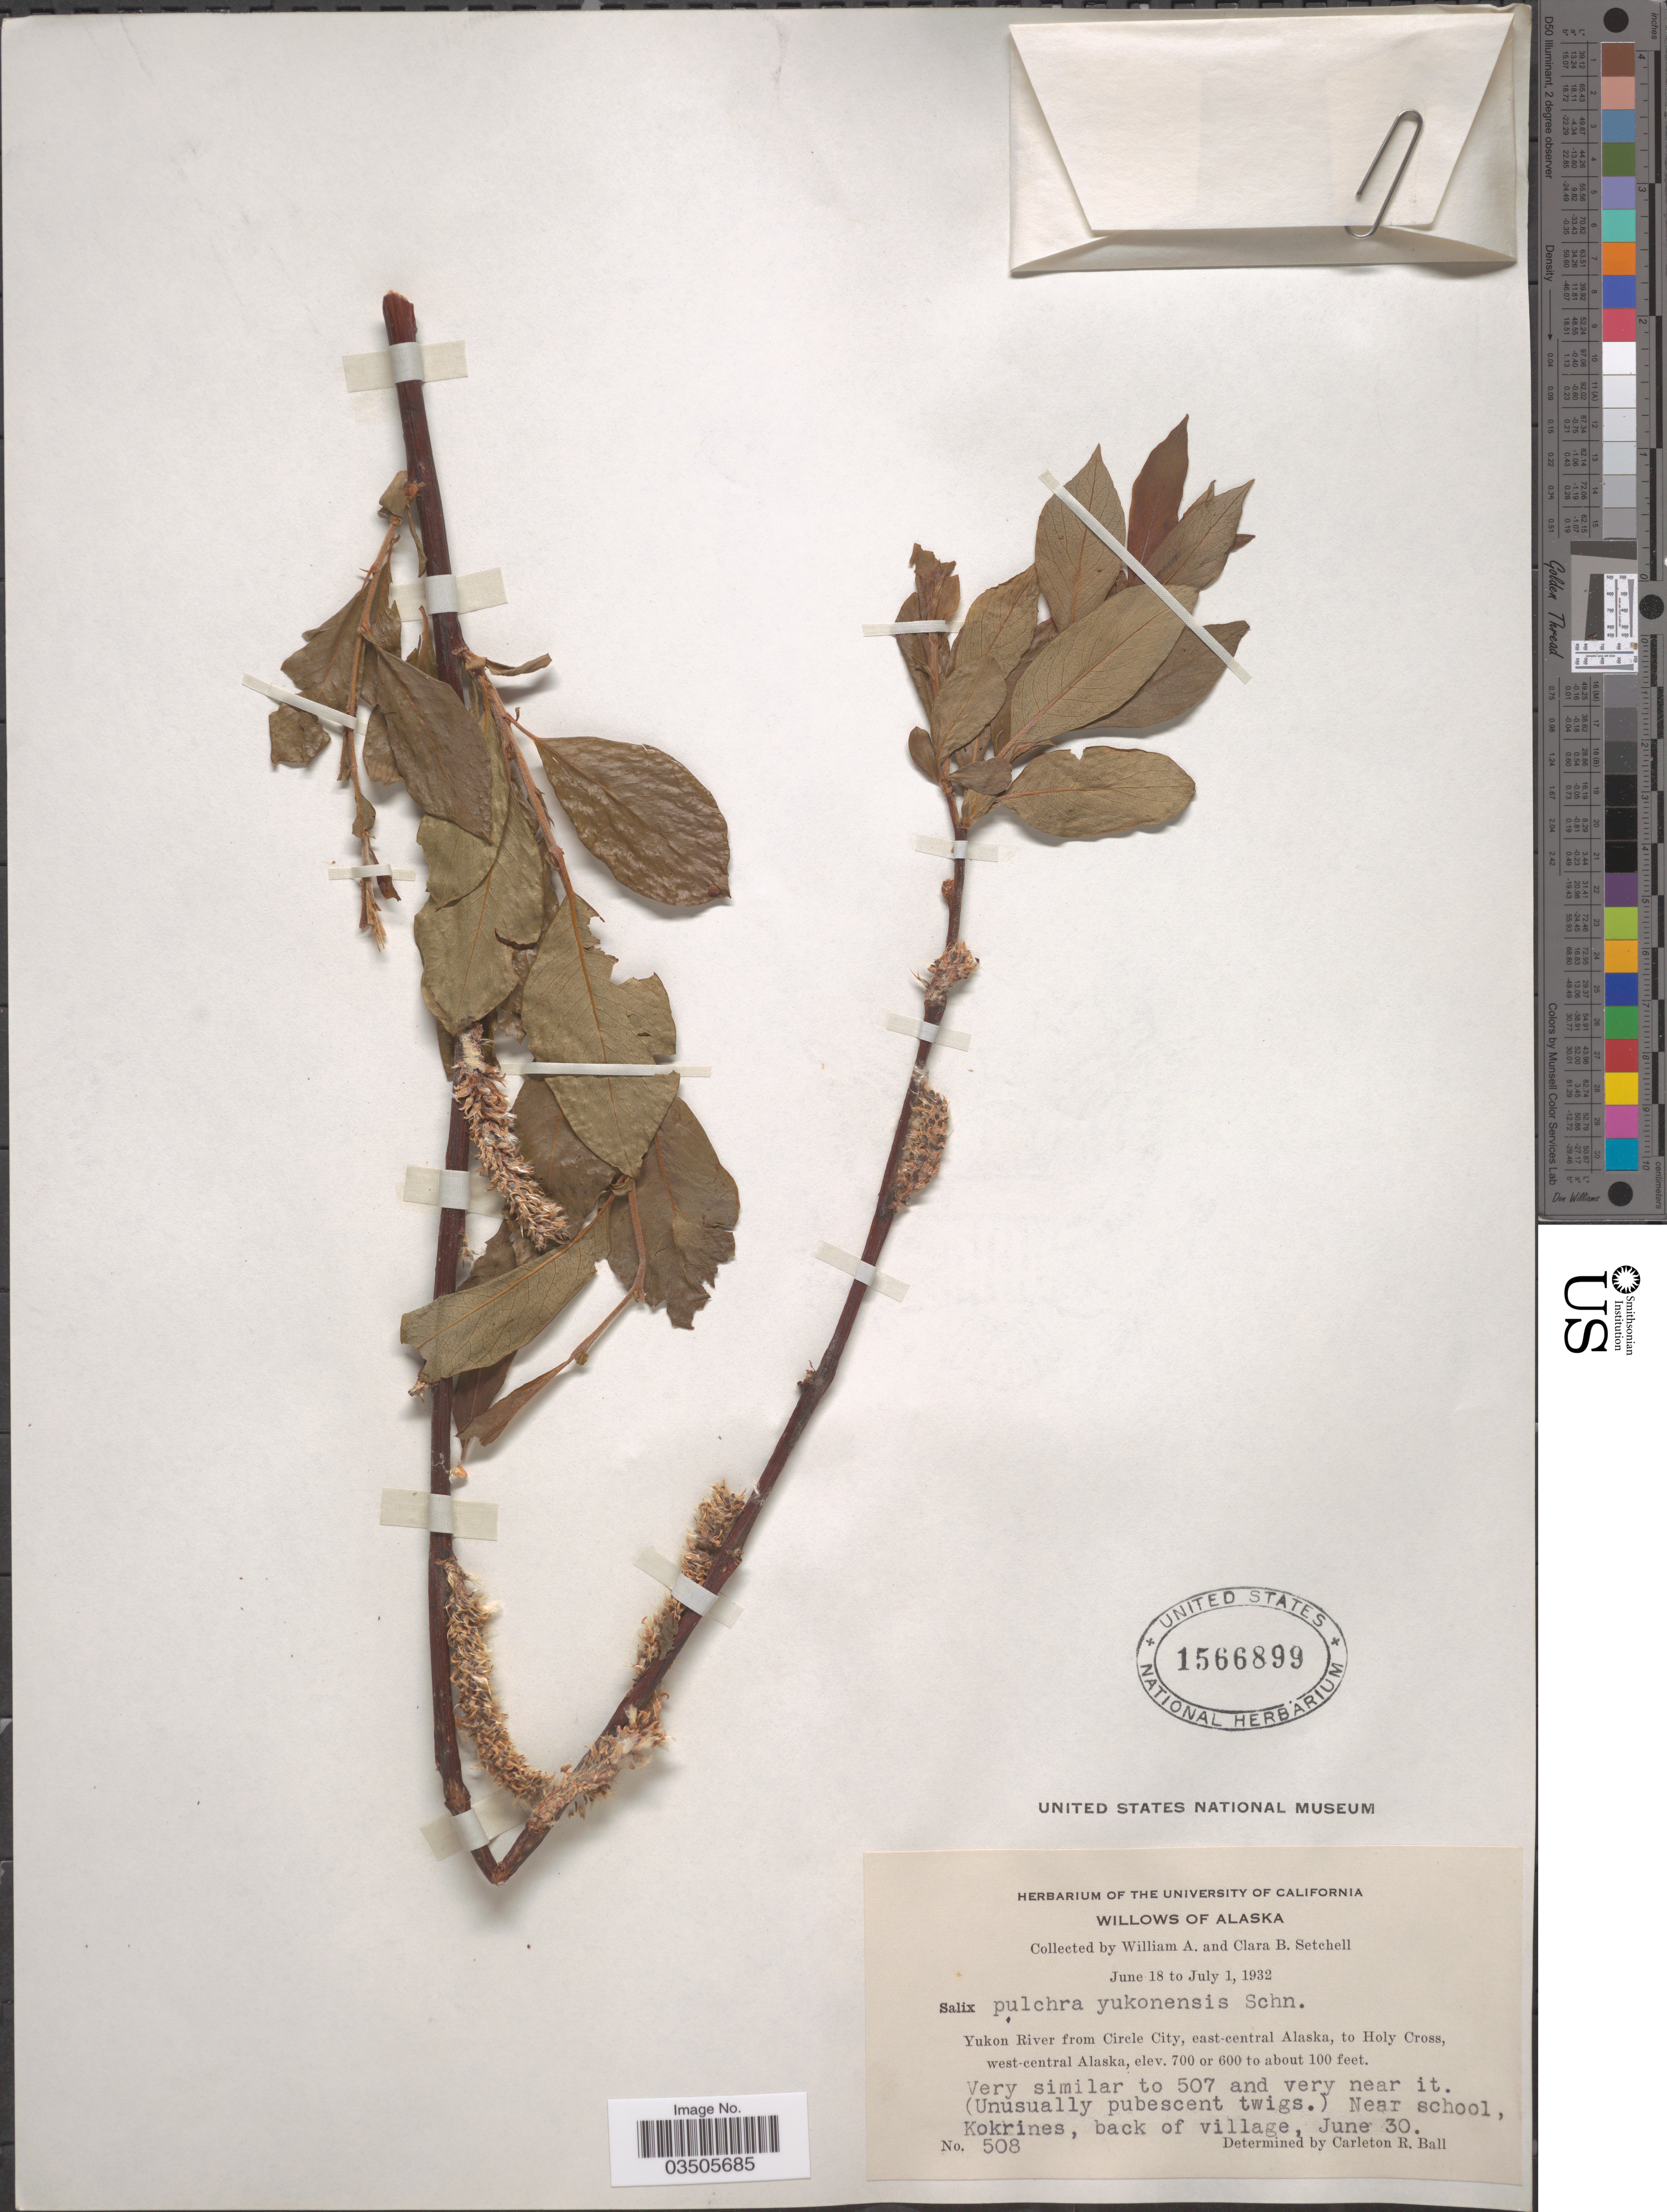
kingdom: Plantae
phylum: Tracheophyta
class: Magnoliopsida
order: Malpighiales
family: Salicaceae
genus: Salix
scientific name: Salix pulchra var. yukonensis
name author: C.K. Schneid.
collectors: W. Setchell & C. B. Setchell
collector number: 508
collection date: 1932-06-30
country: United States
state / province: Alaska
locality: Yukon River from Circle City, east-central Alaska, to Holy Cross, west-central Alaska. Near school, Kokrines, back of village.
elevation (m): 30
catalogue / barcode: US 1566899